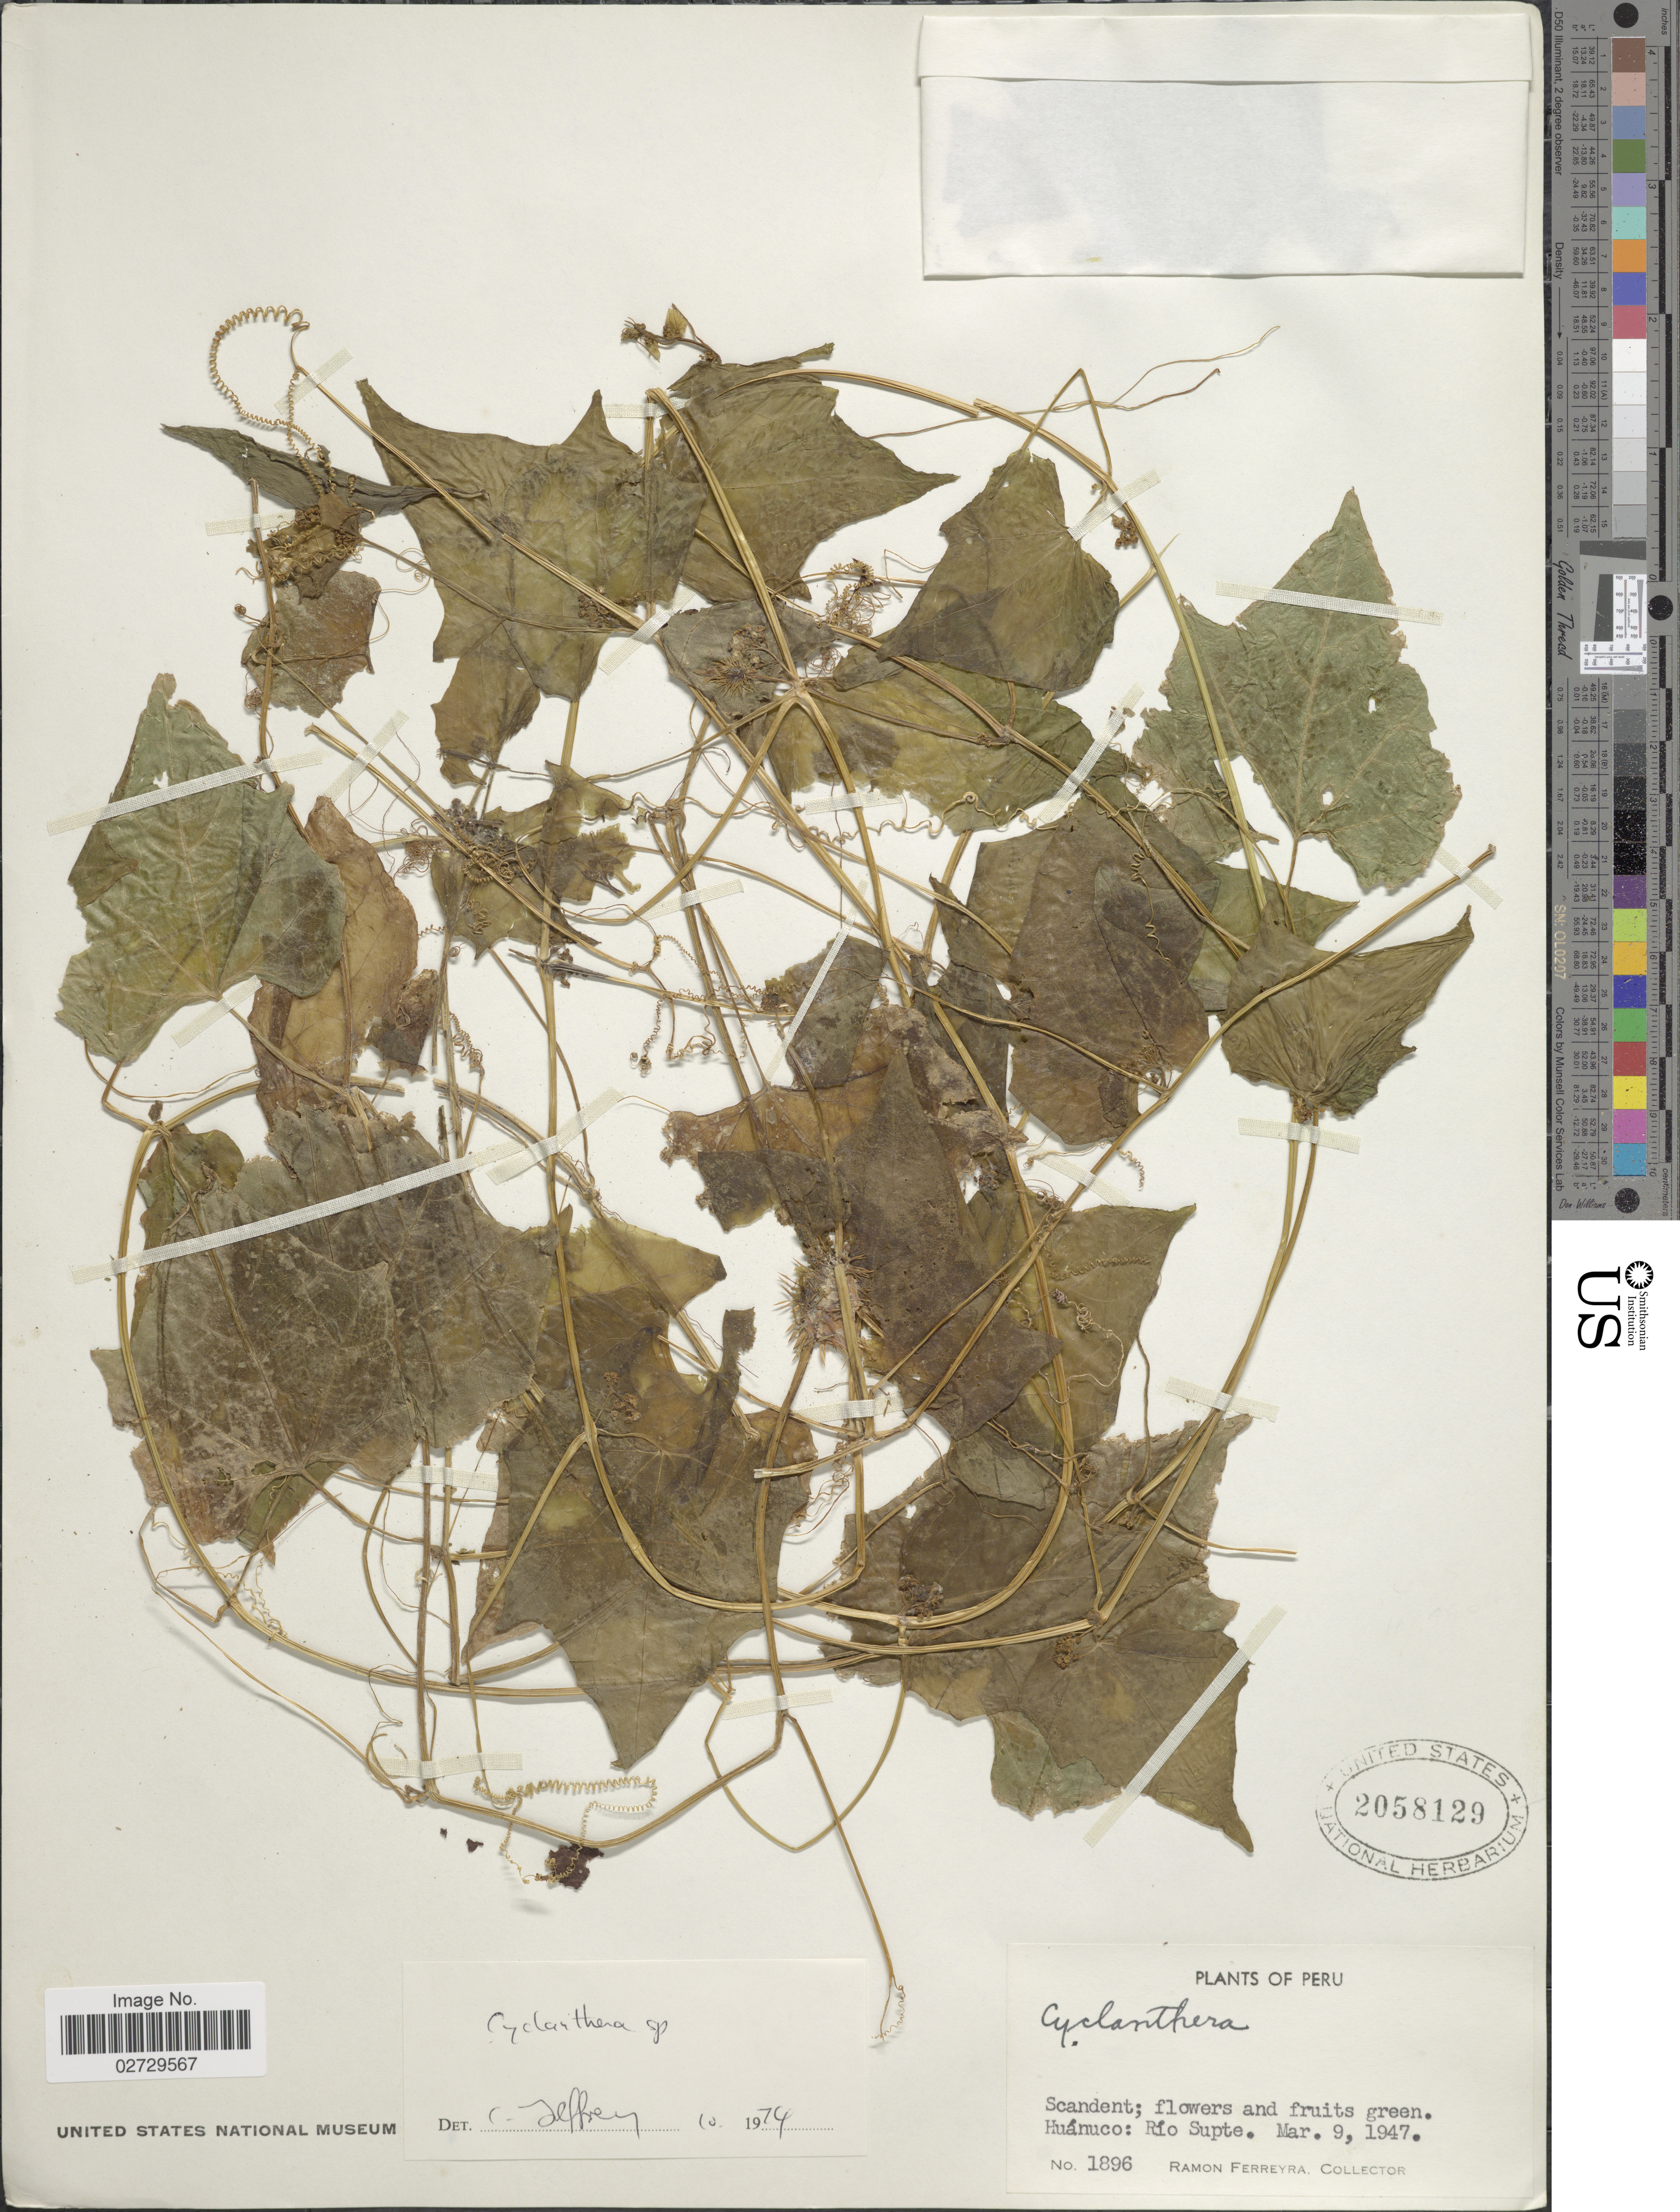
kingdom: Plantae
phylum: Tracheophyta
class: Magnoliopsida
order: Cucurbitales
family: Cucurbitaceae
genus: Cyclanthera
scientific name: Cyclanthera sp.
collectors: R. A. Ferreyra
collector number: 1896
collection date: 1947-03-09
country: Peru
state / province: Huánuco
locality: Rio Supte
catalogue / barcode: US 2058129